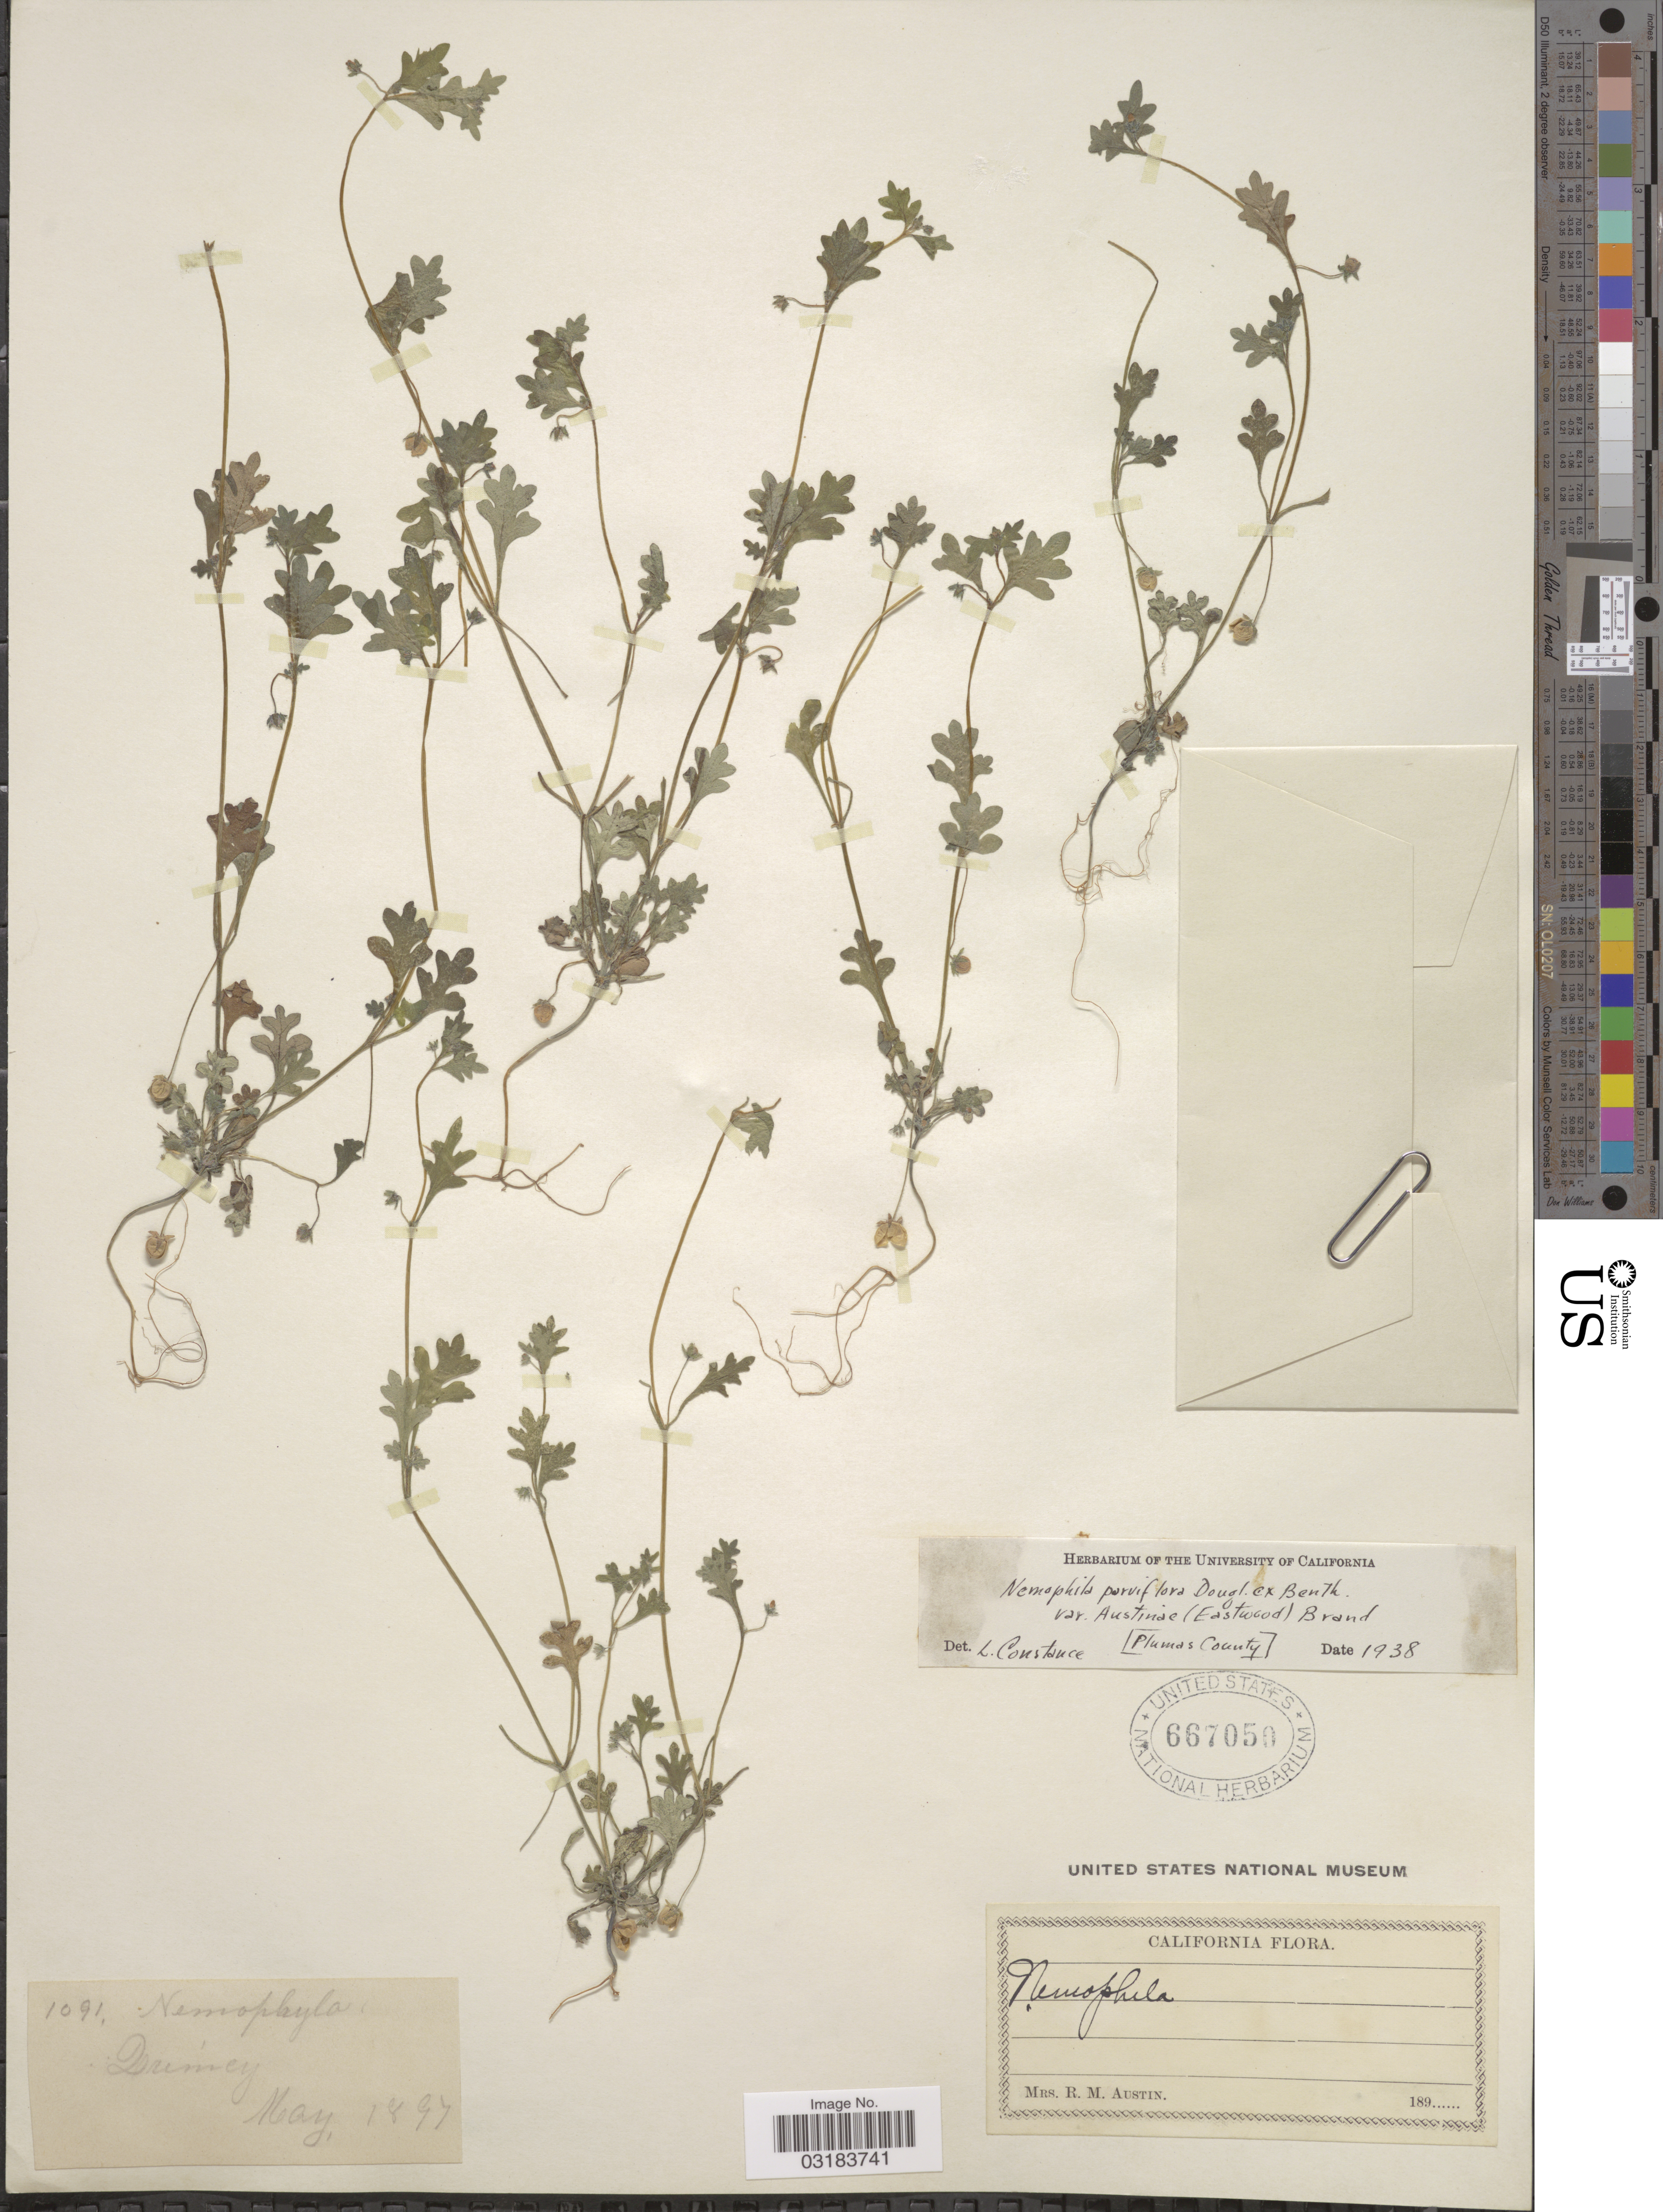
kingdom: Plantae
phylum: Tracheophyta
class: Magnoliopsida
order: Boraginales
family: Hydrophyllaceae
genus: Nemophila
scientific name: Nemophila parviflora var. austiniae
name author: (Eastw.) Brand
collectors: R. Austin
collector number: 1091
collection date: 1897-05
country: United States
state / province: California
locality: Quincy.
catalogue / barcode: US 667050